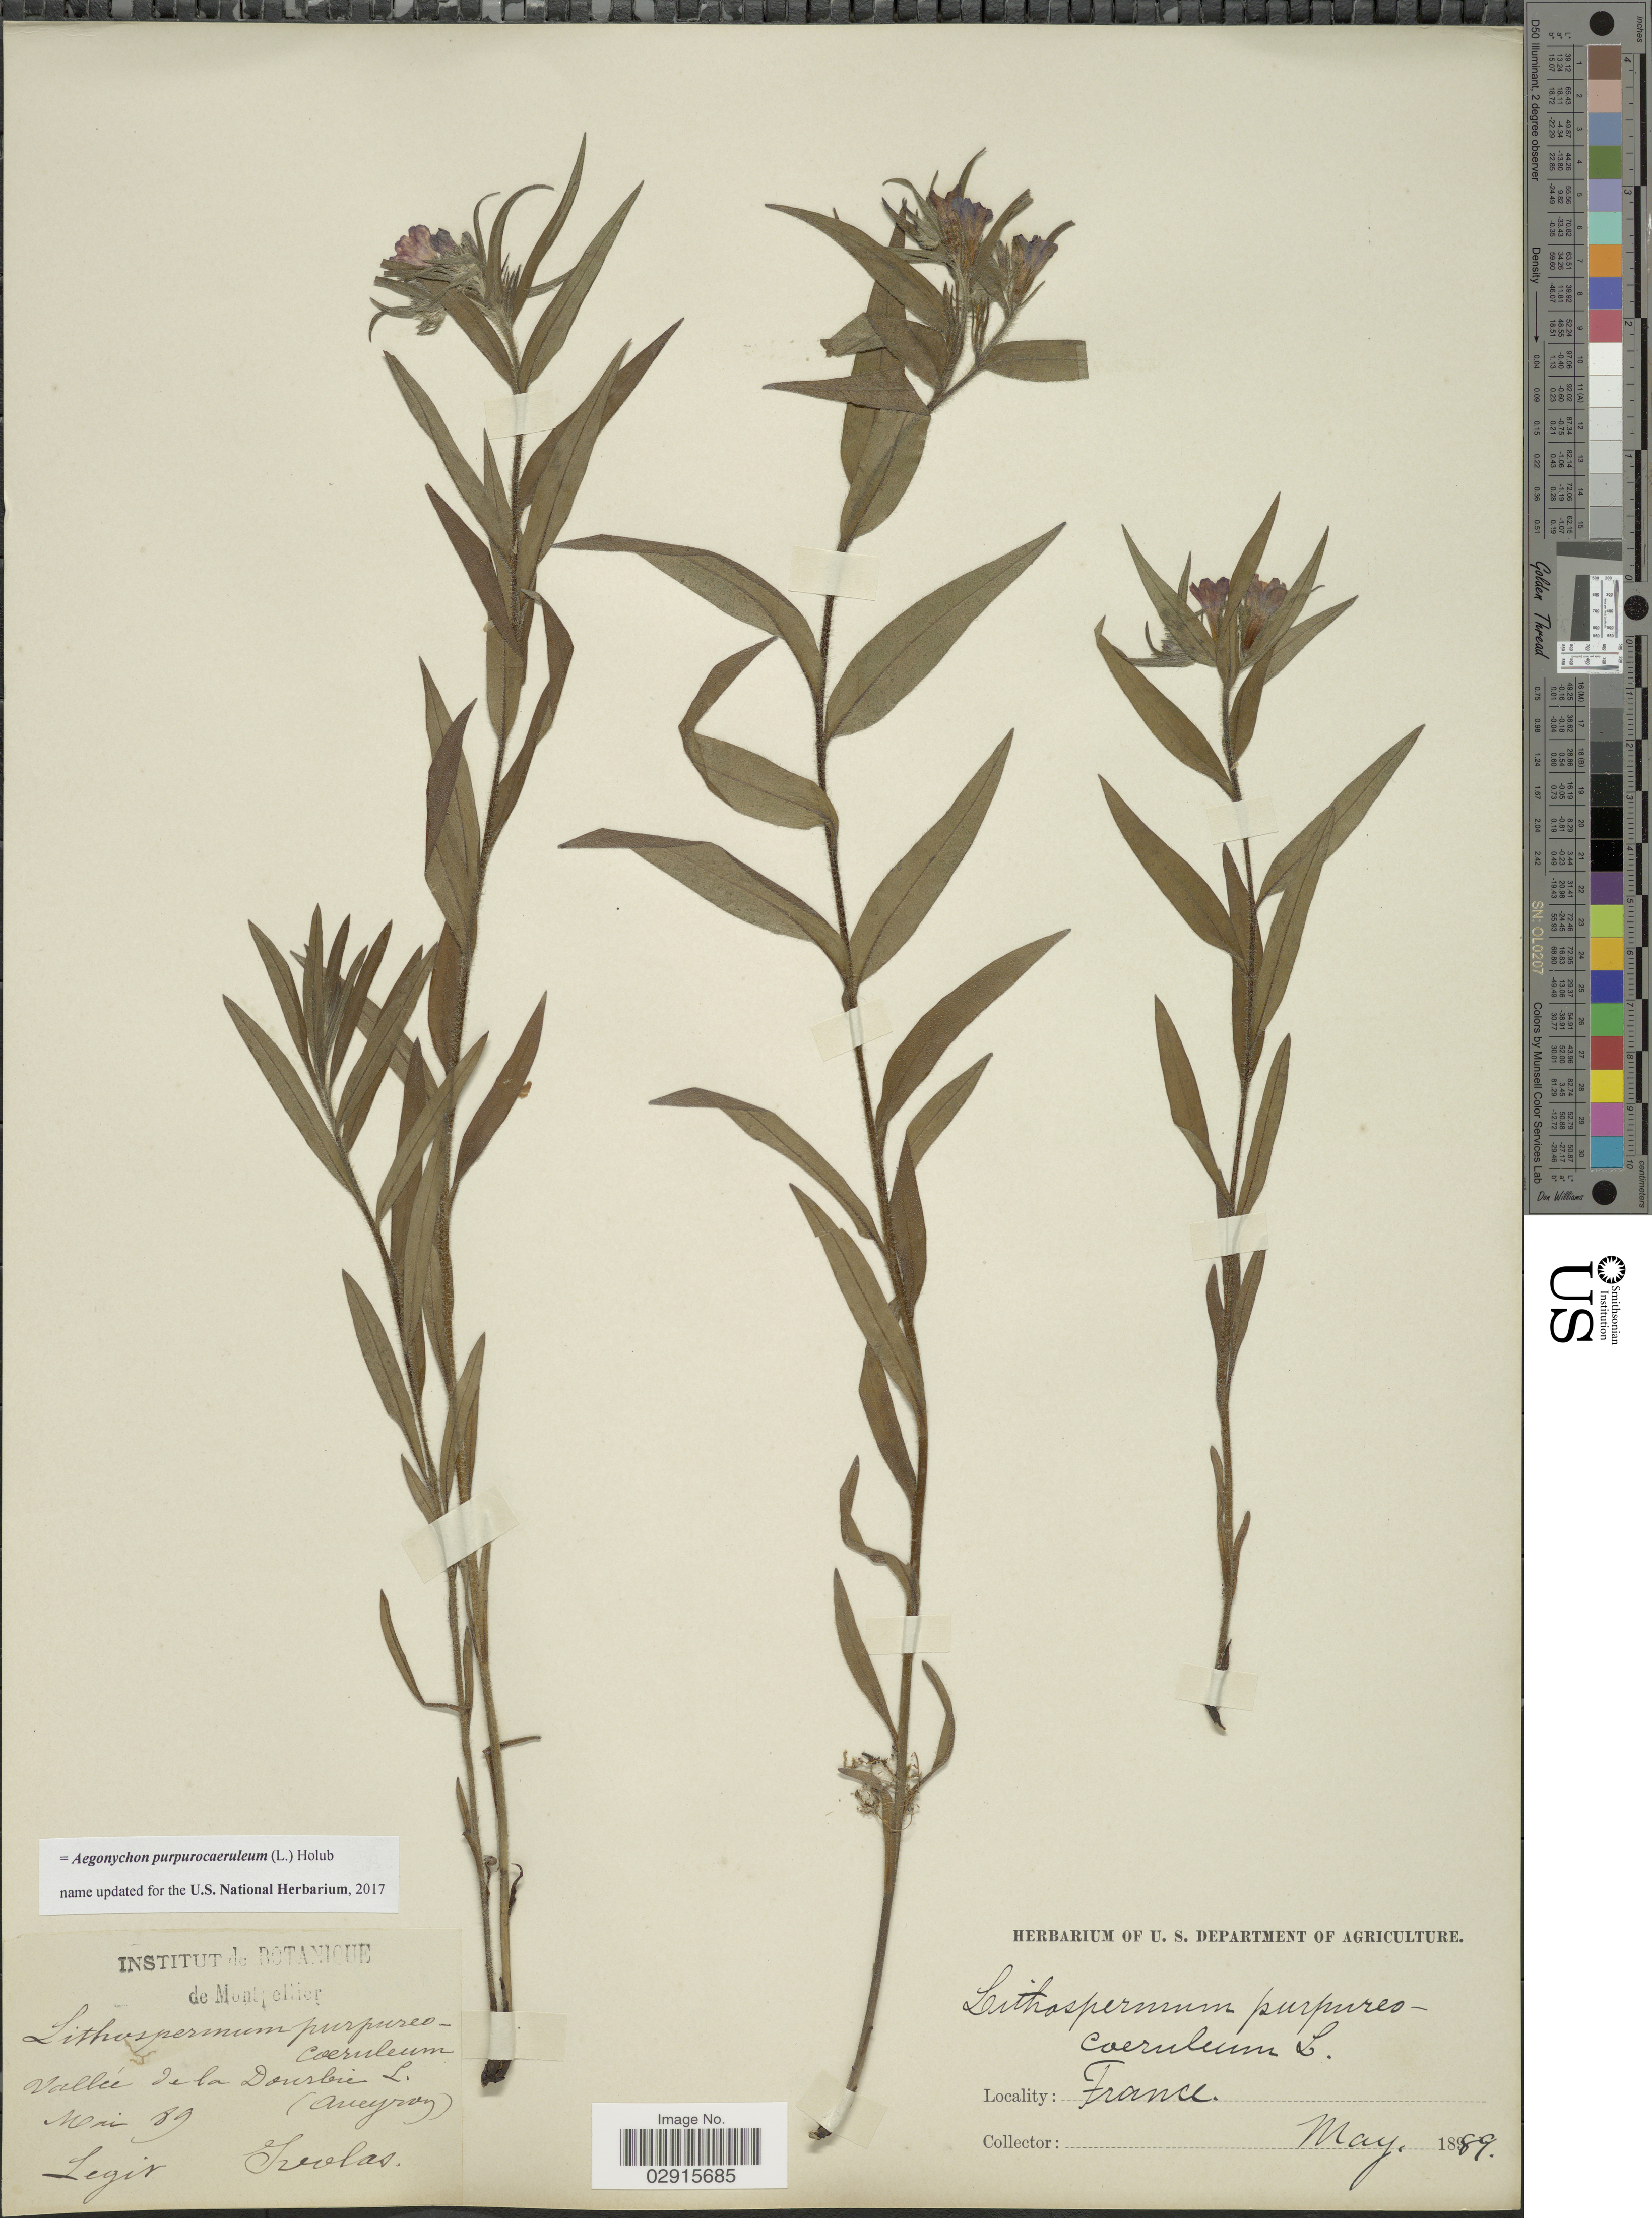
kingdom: Plantae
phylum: Tracheophyta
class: Magnoliopsida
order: Boraginales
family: Boraginaceae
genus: Aegonychon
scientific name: Aegonychon purpurocaeruleum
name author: (L.) Holub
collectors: Ivolas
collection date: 1889-05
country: France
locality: Vallée de la Dourbie L. (Aneyron).